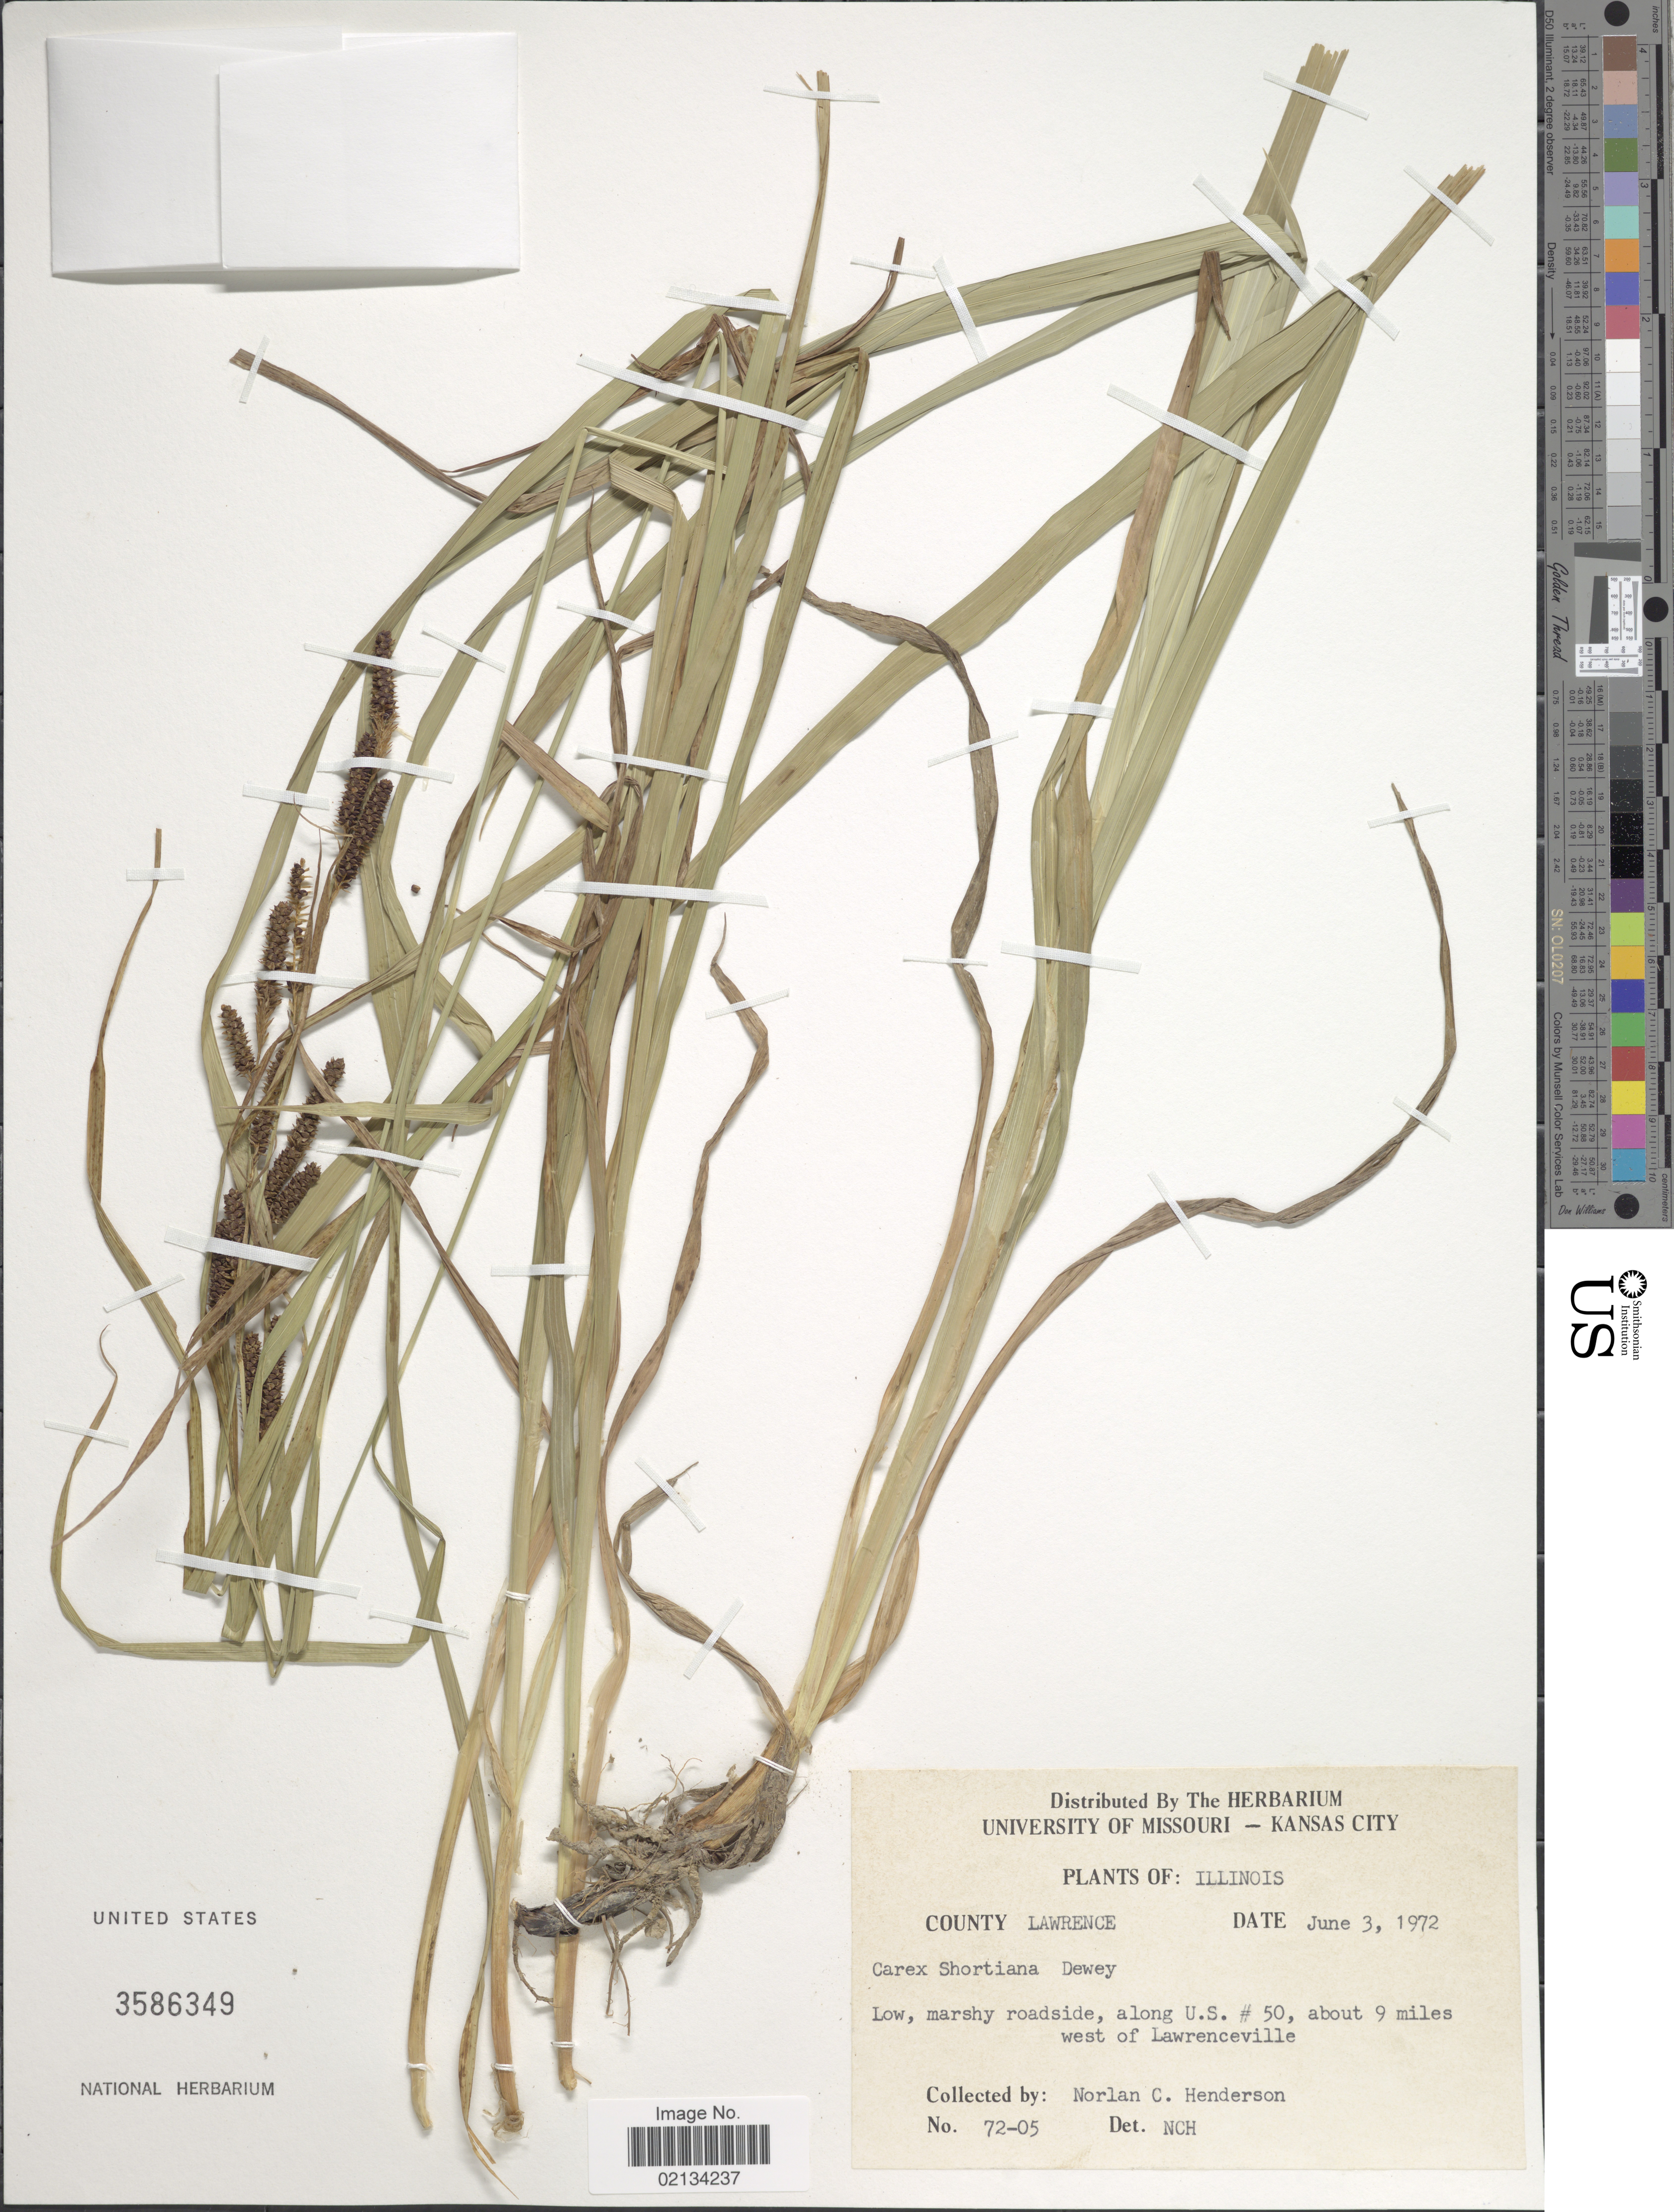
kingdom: Plantae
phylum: Tracheophyta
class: Liliopsida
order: Poales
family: Cyperaceae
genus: Carex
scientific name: Carex shortiana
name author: Dewey & Torr.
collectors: N. C. Henderson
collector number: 72-05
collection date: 1972-06-03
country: United States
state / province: Illinois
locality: County Lawrence, low, marshy roadside, along U.S. #50, about 9 miles west of Lawrenceville.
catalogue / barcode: US 3586349